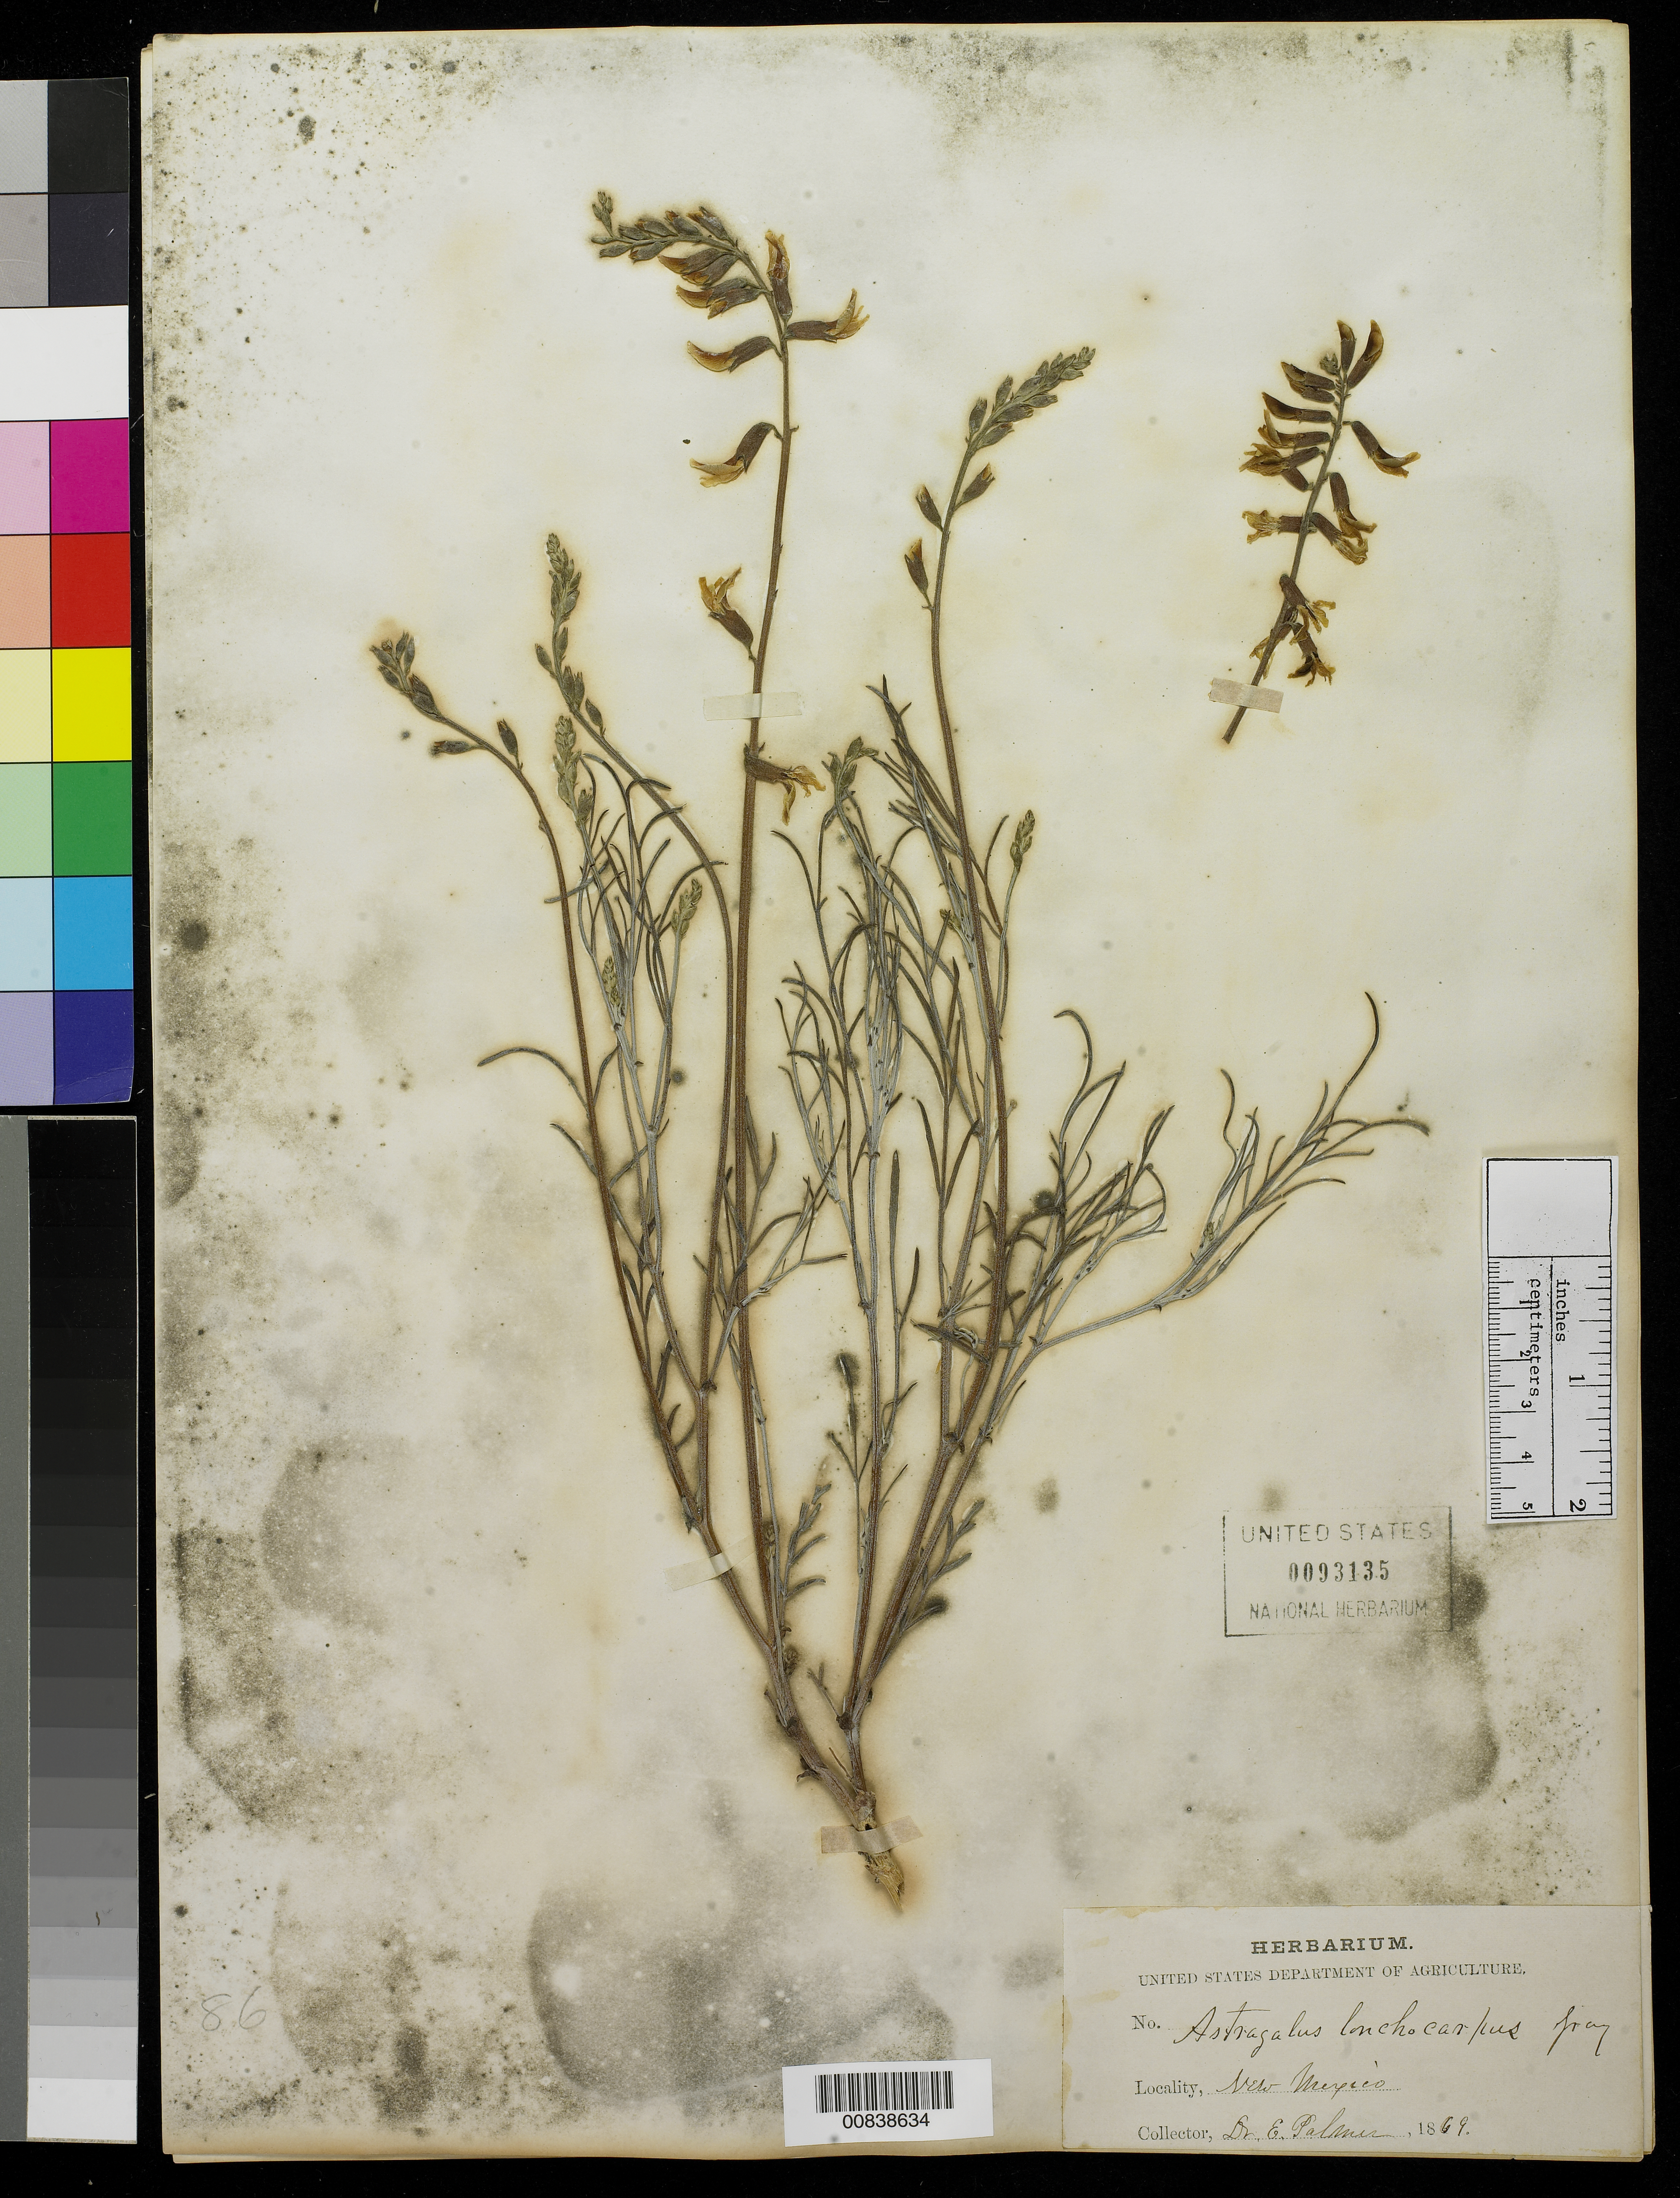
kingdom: Plantae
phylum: Tracheophyta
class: Magnoliopsida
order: Fabales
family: Fabaceae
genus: Astragalus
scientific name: Astragalus lonchocarpus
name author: Torr.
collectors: E. Palmer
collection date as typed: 1869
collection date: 1869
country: United States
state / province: New Mexico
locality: New Mexico.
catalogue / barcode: US 93135